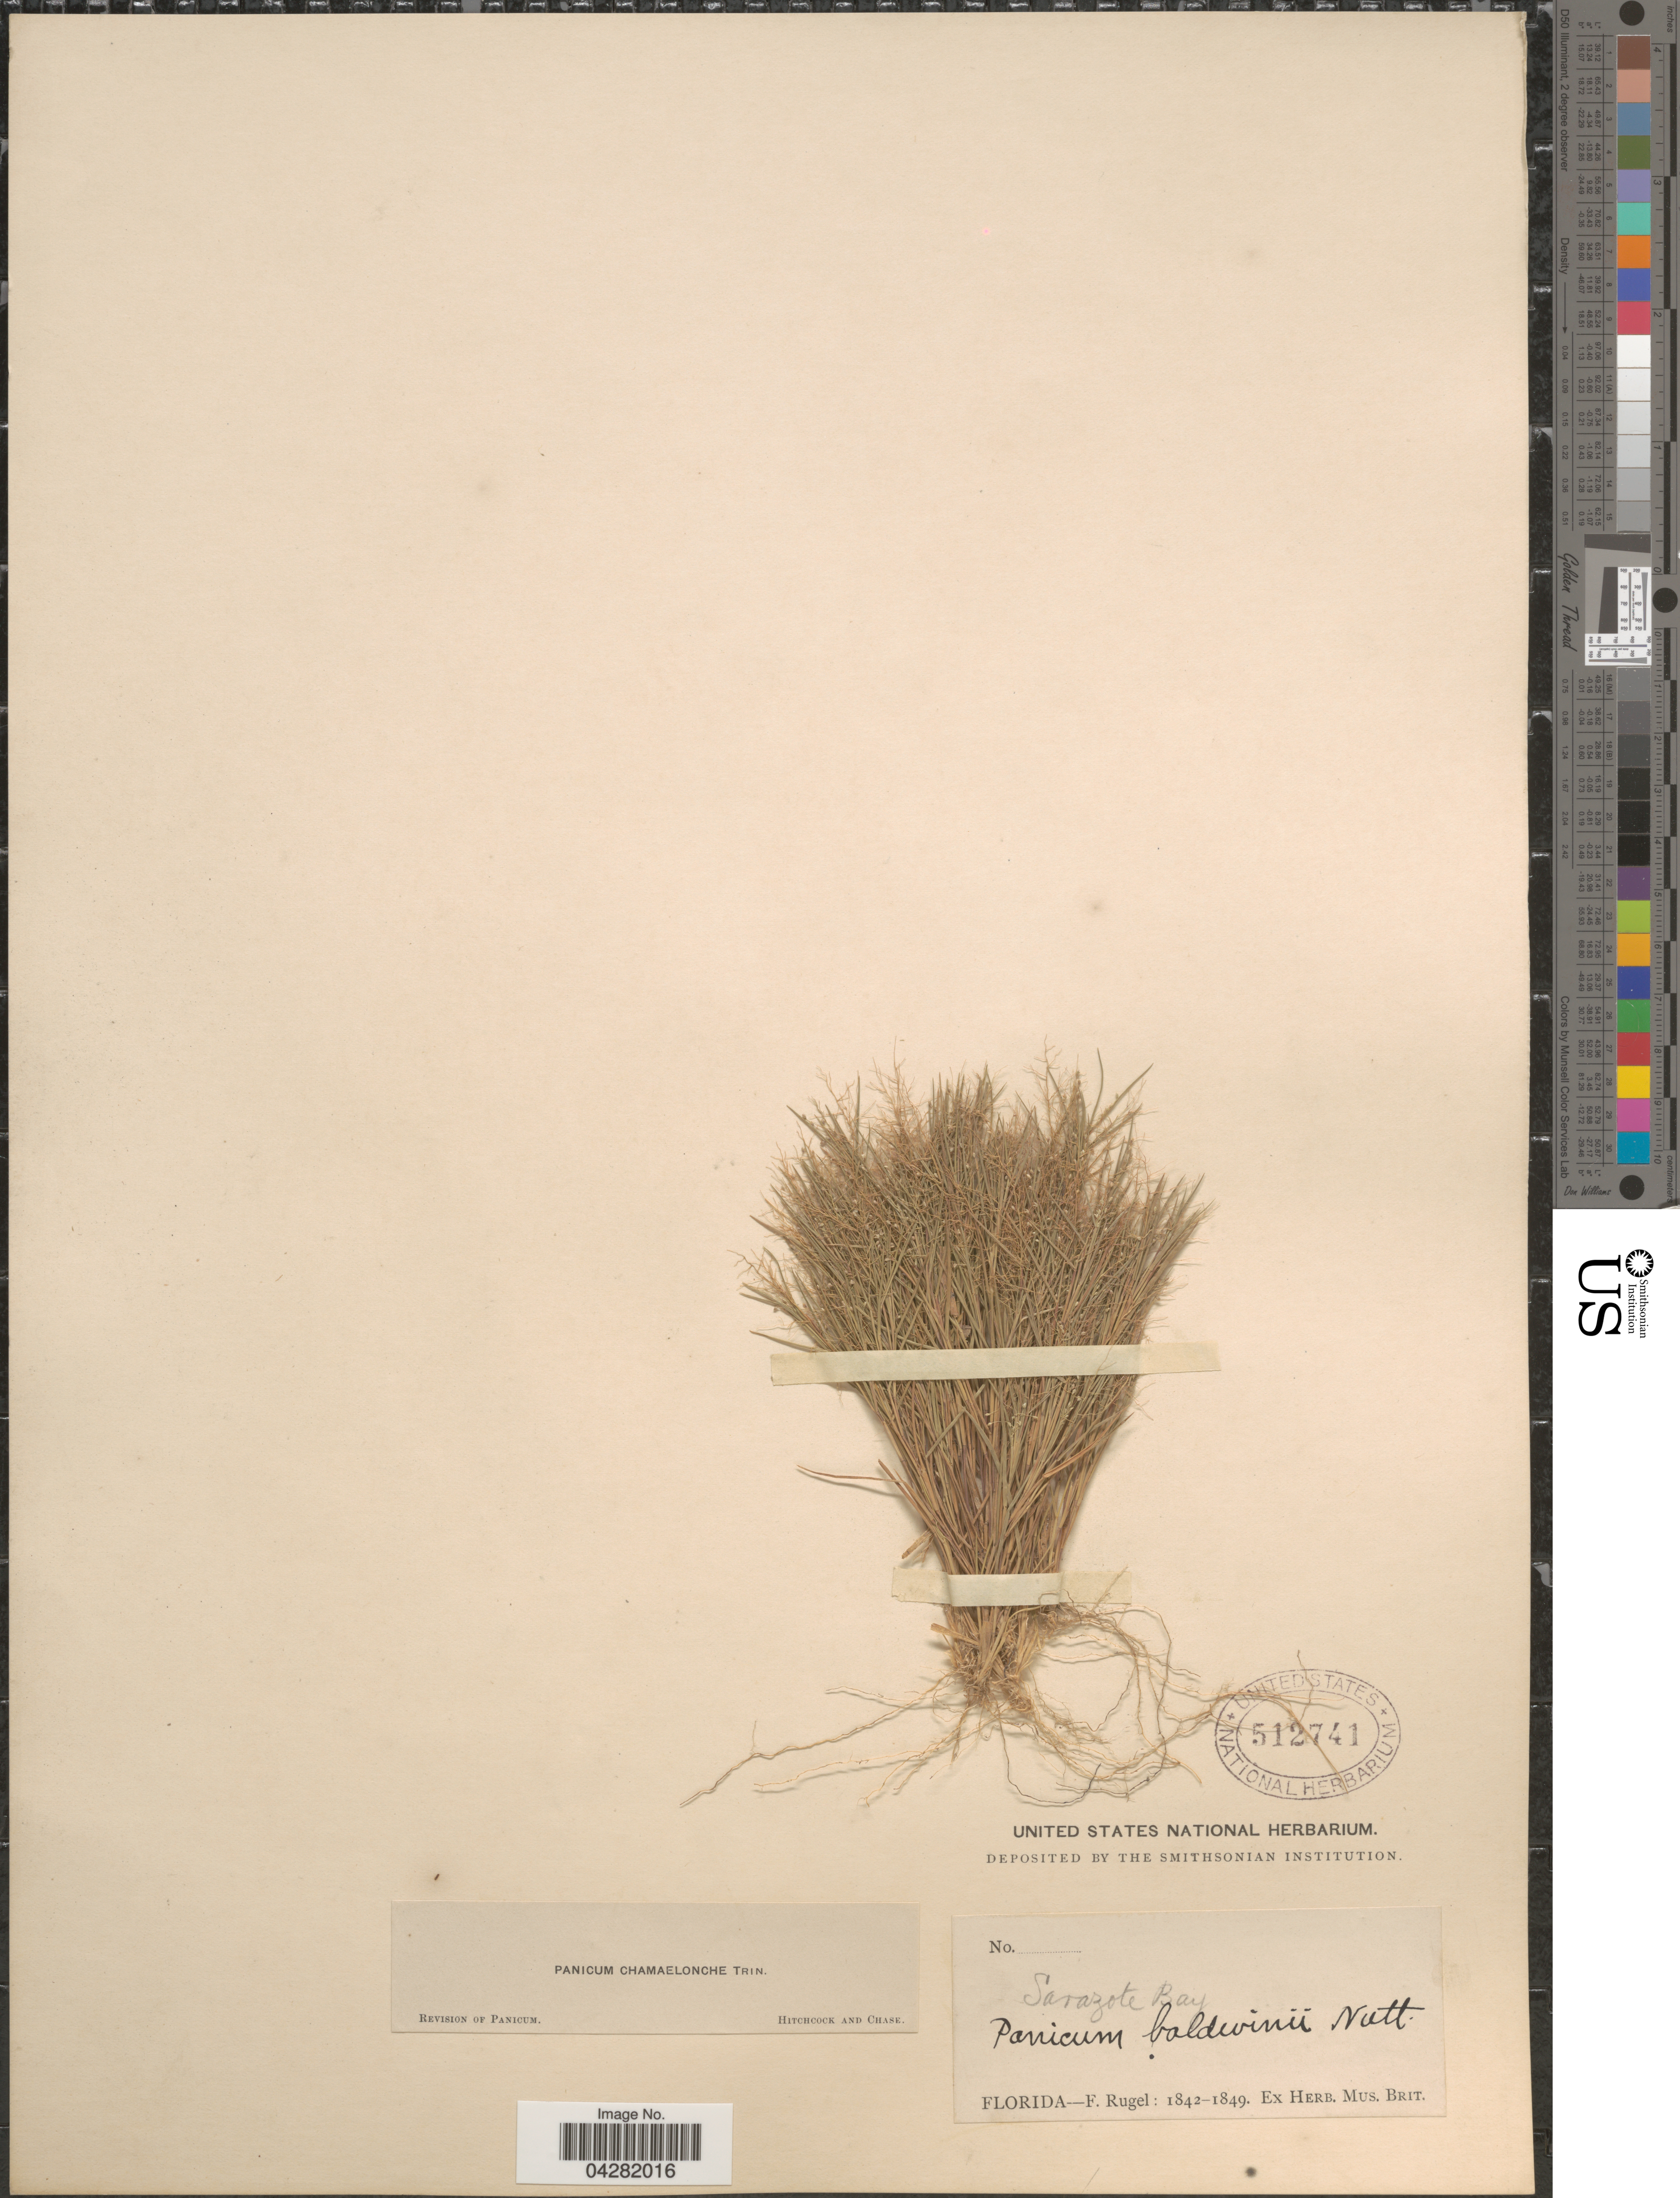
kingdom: Plantae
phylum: Tracheophyta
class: Liliopsida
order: Poales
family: Poaceae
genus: Dichanthelium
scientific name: Dichanthelium ensifolium var. ensifolium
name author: (Baldwin ex Elliot) Gould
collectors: F. Rugel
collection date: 1842/1849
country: United States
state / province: Florida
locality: Sarazote Bay.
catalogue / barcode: US 512741